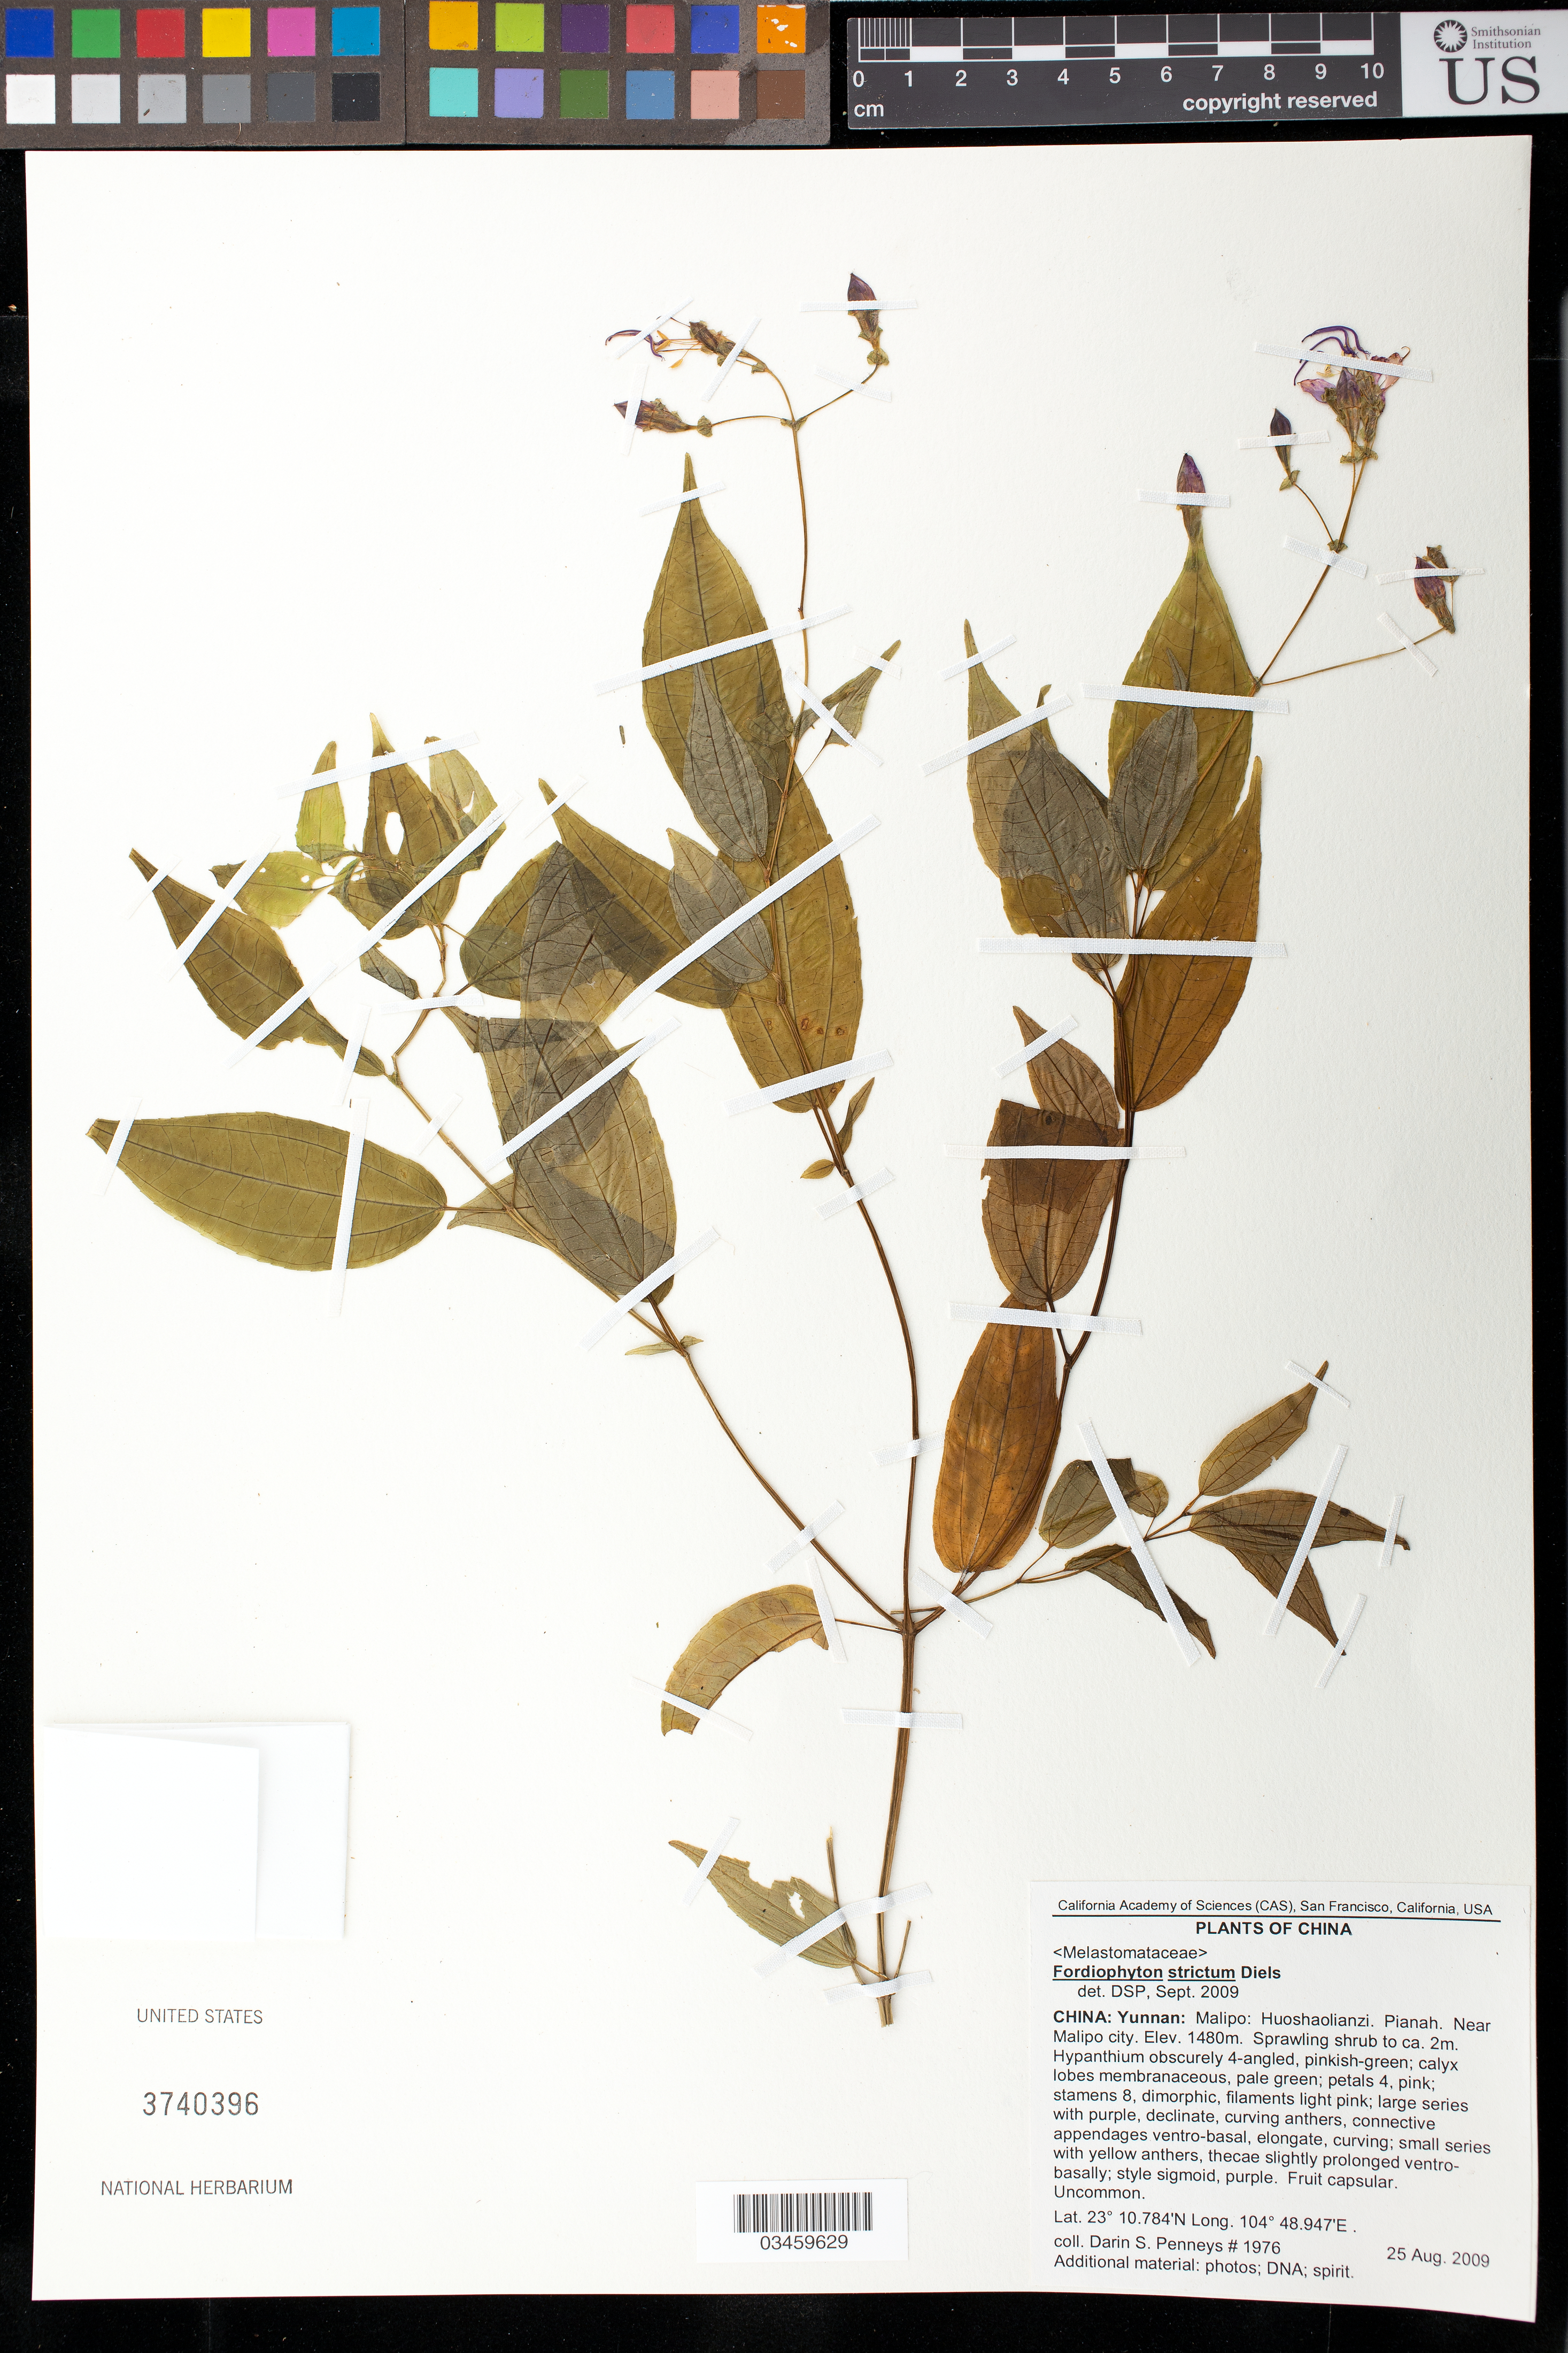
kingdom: Plantae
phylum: Tracheophyta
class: Magnoliopsida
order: Myrtales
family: Melastomataceae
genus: Fordiophyton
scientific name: Fordiophyton strictum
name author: Diels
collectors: D. S. Penneys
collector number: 1976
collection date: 2009-08-25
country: China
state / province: Yunnan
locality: Malipo, Huoshaolianzi. Pianah, near Malipo city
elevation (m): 1480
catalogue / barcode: US 3740396